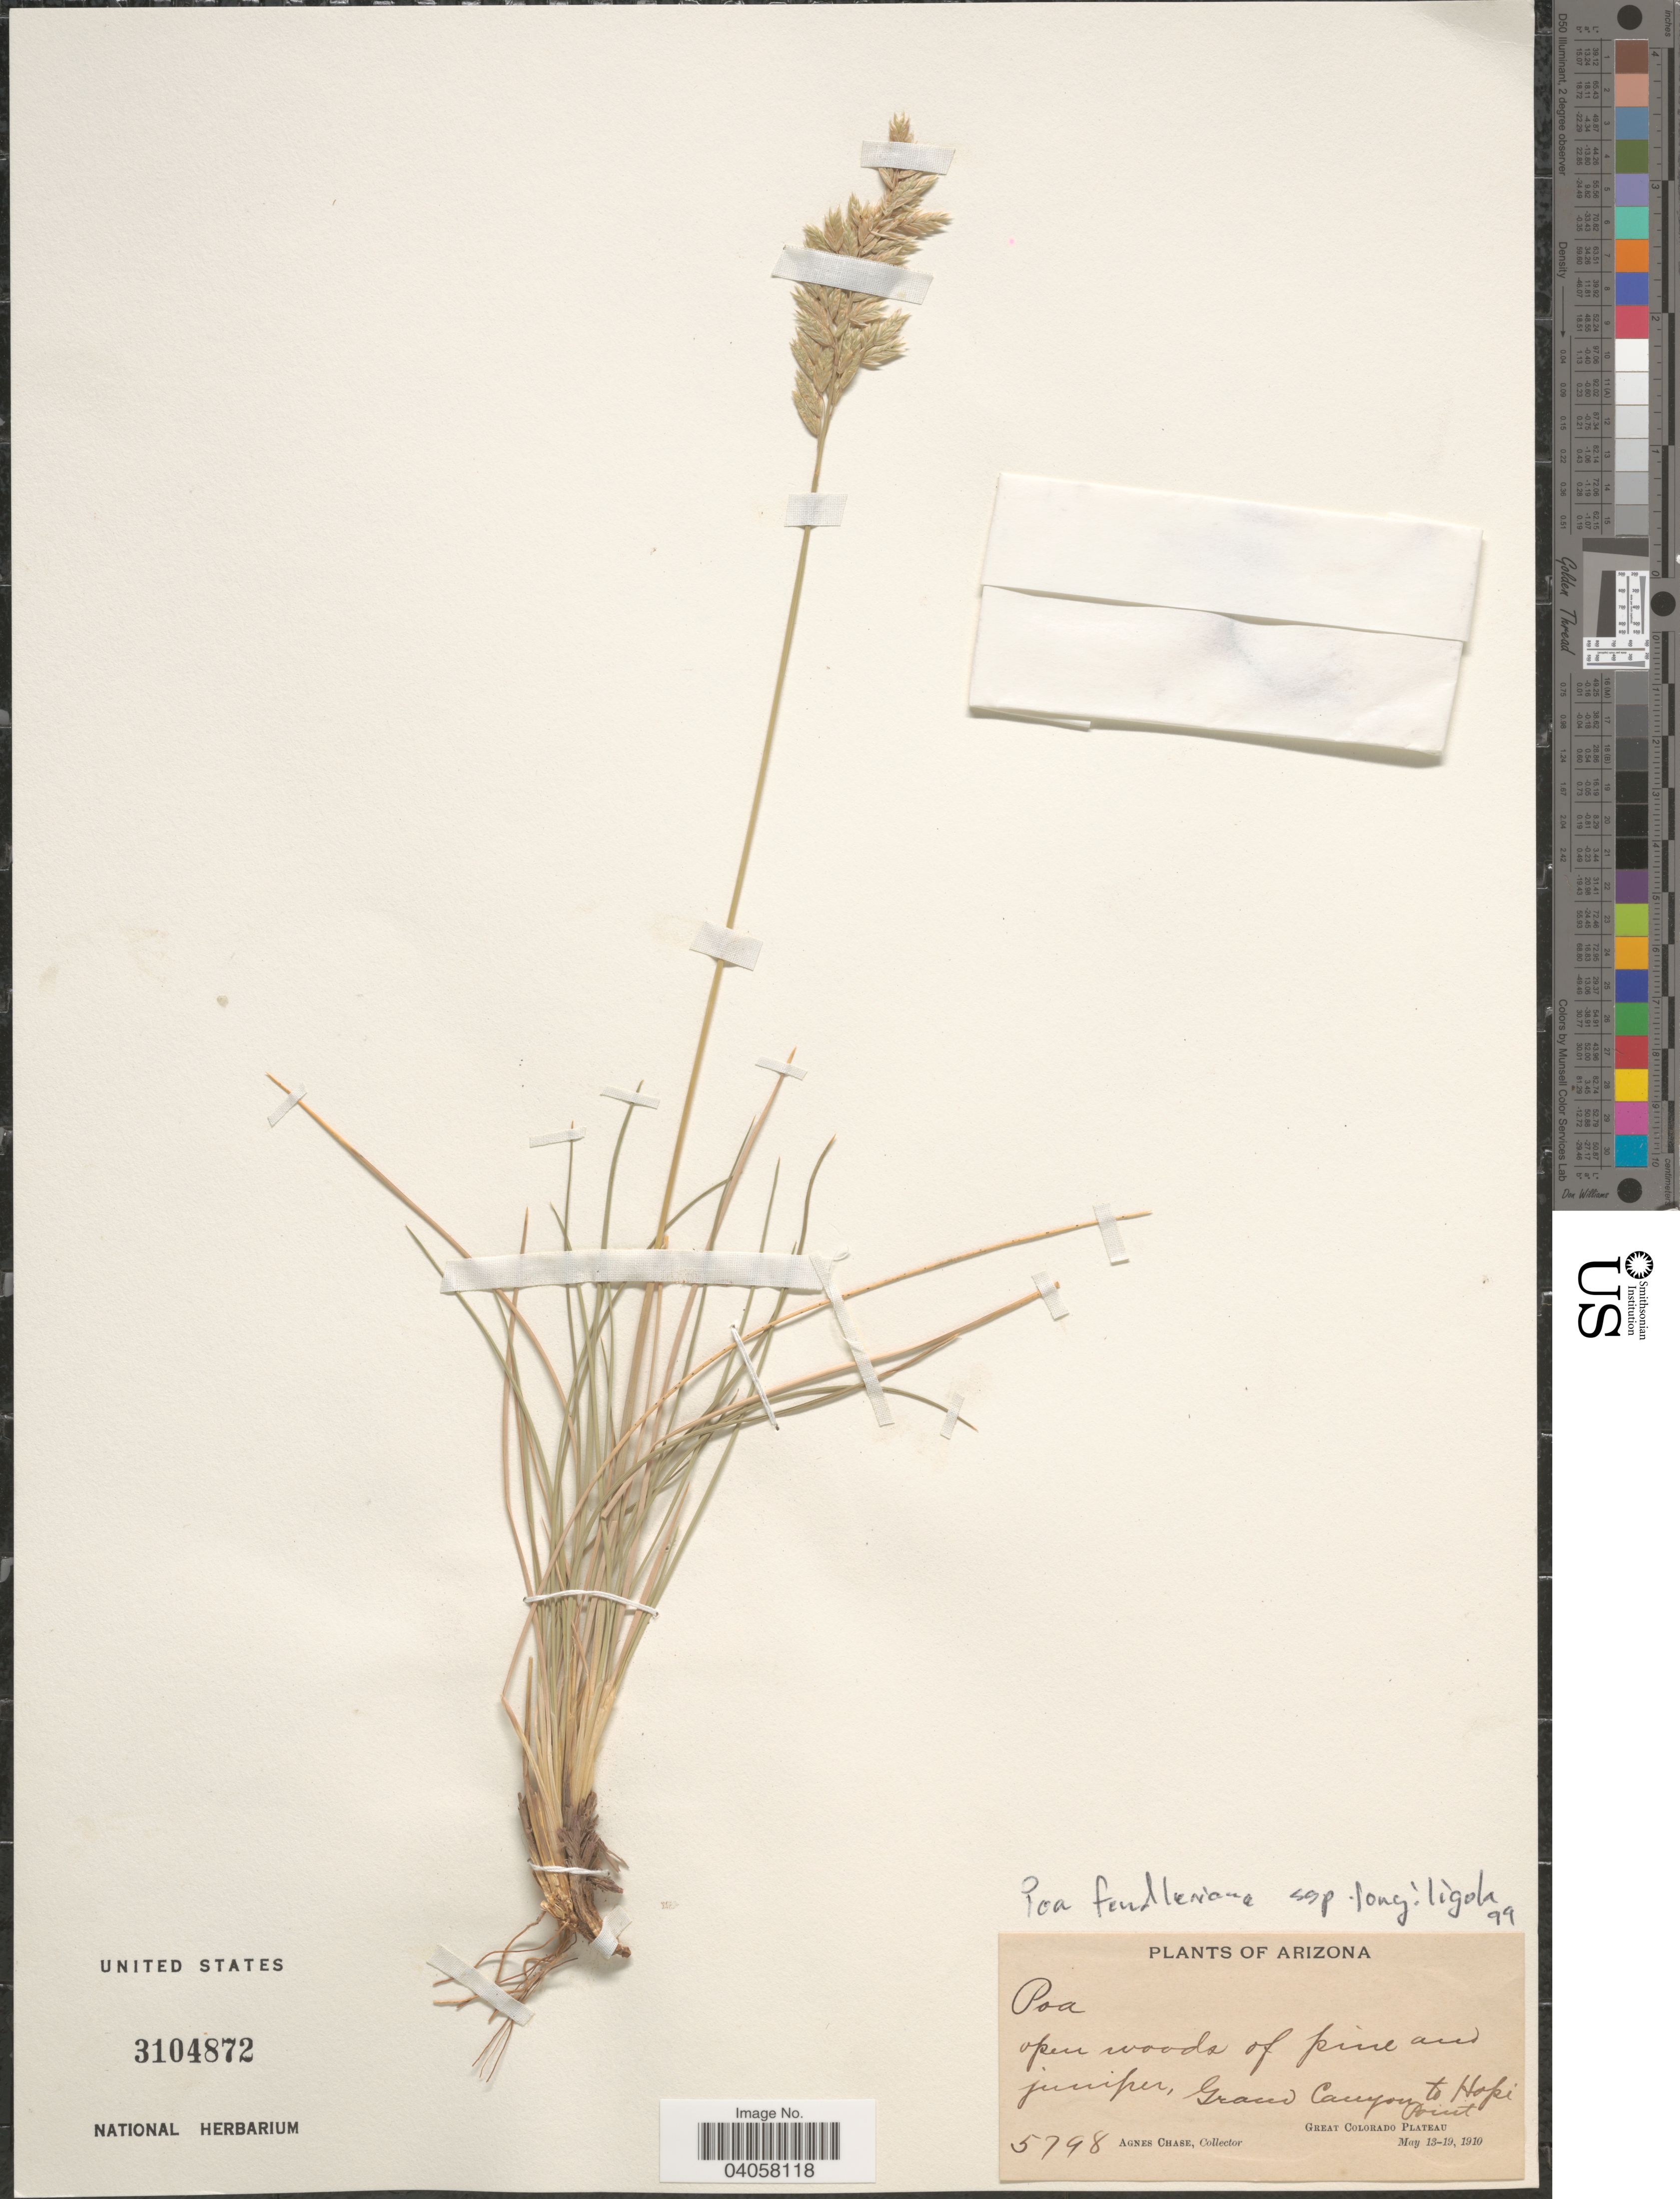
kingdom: Plantae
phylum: Tracheophyta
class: Liliopsida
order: Poales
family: Poaceae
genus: Poa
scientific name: Poa fendleriana subsp. longiligula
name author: (Scribn. & T.A. Williams) Soreng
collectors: A. Chase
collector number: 5798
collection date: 1910-05-13/1910-05-19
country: United States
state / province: Arizona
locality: Grand Canyon to Hopi Point. Great Colorado Plateau.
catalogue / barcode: US 3104872